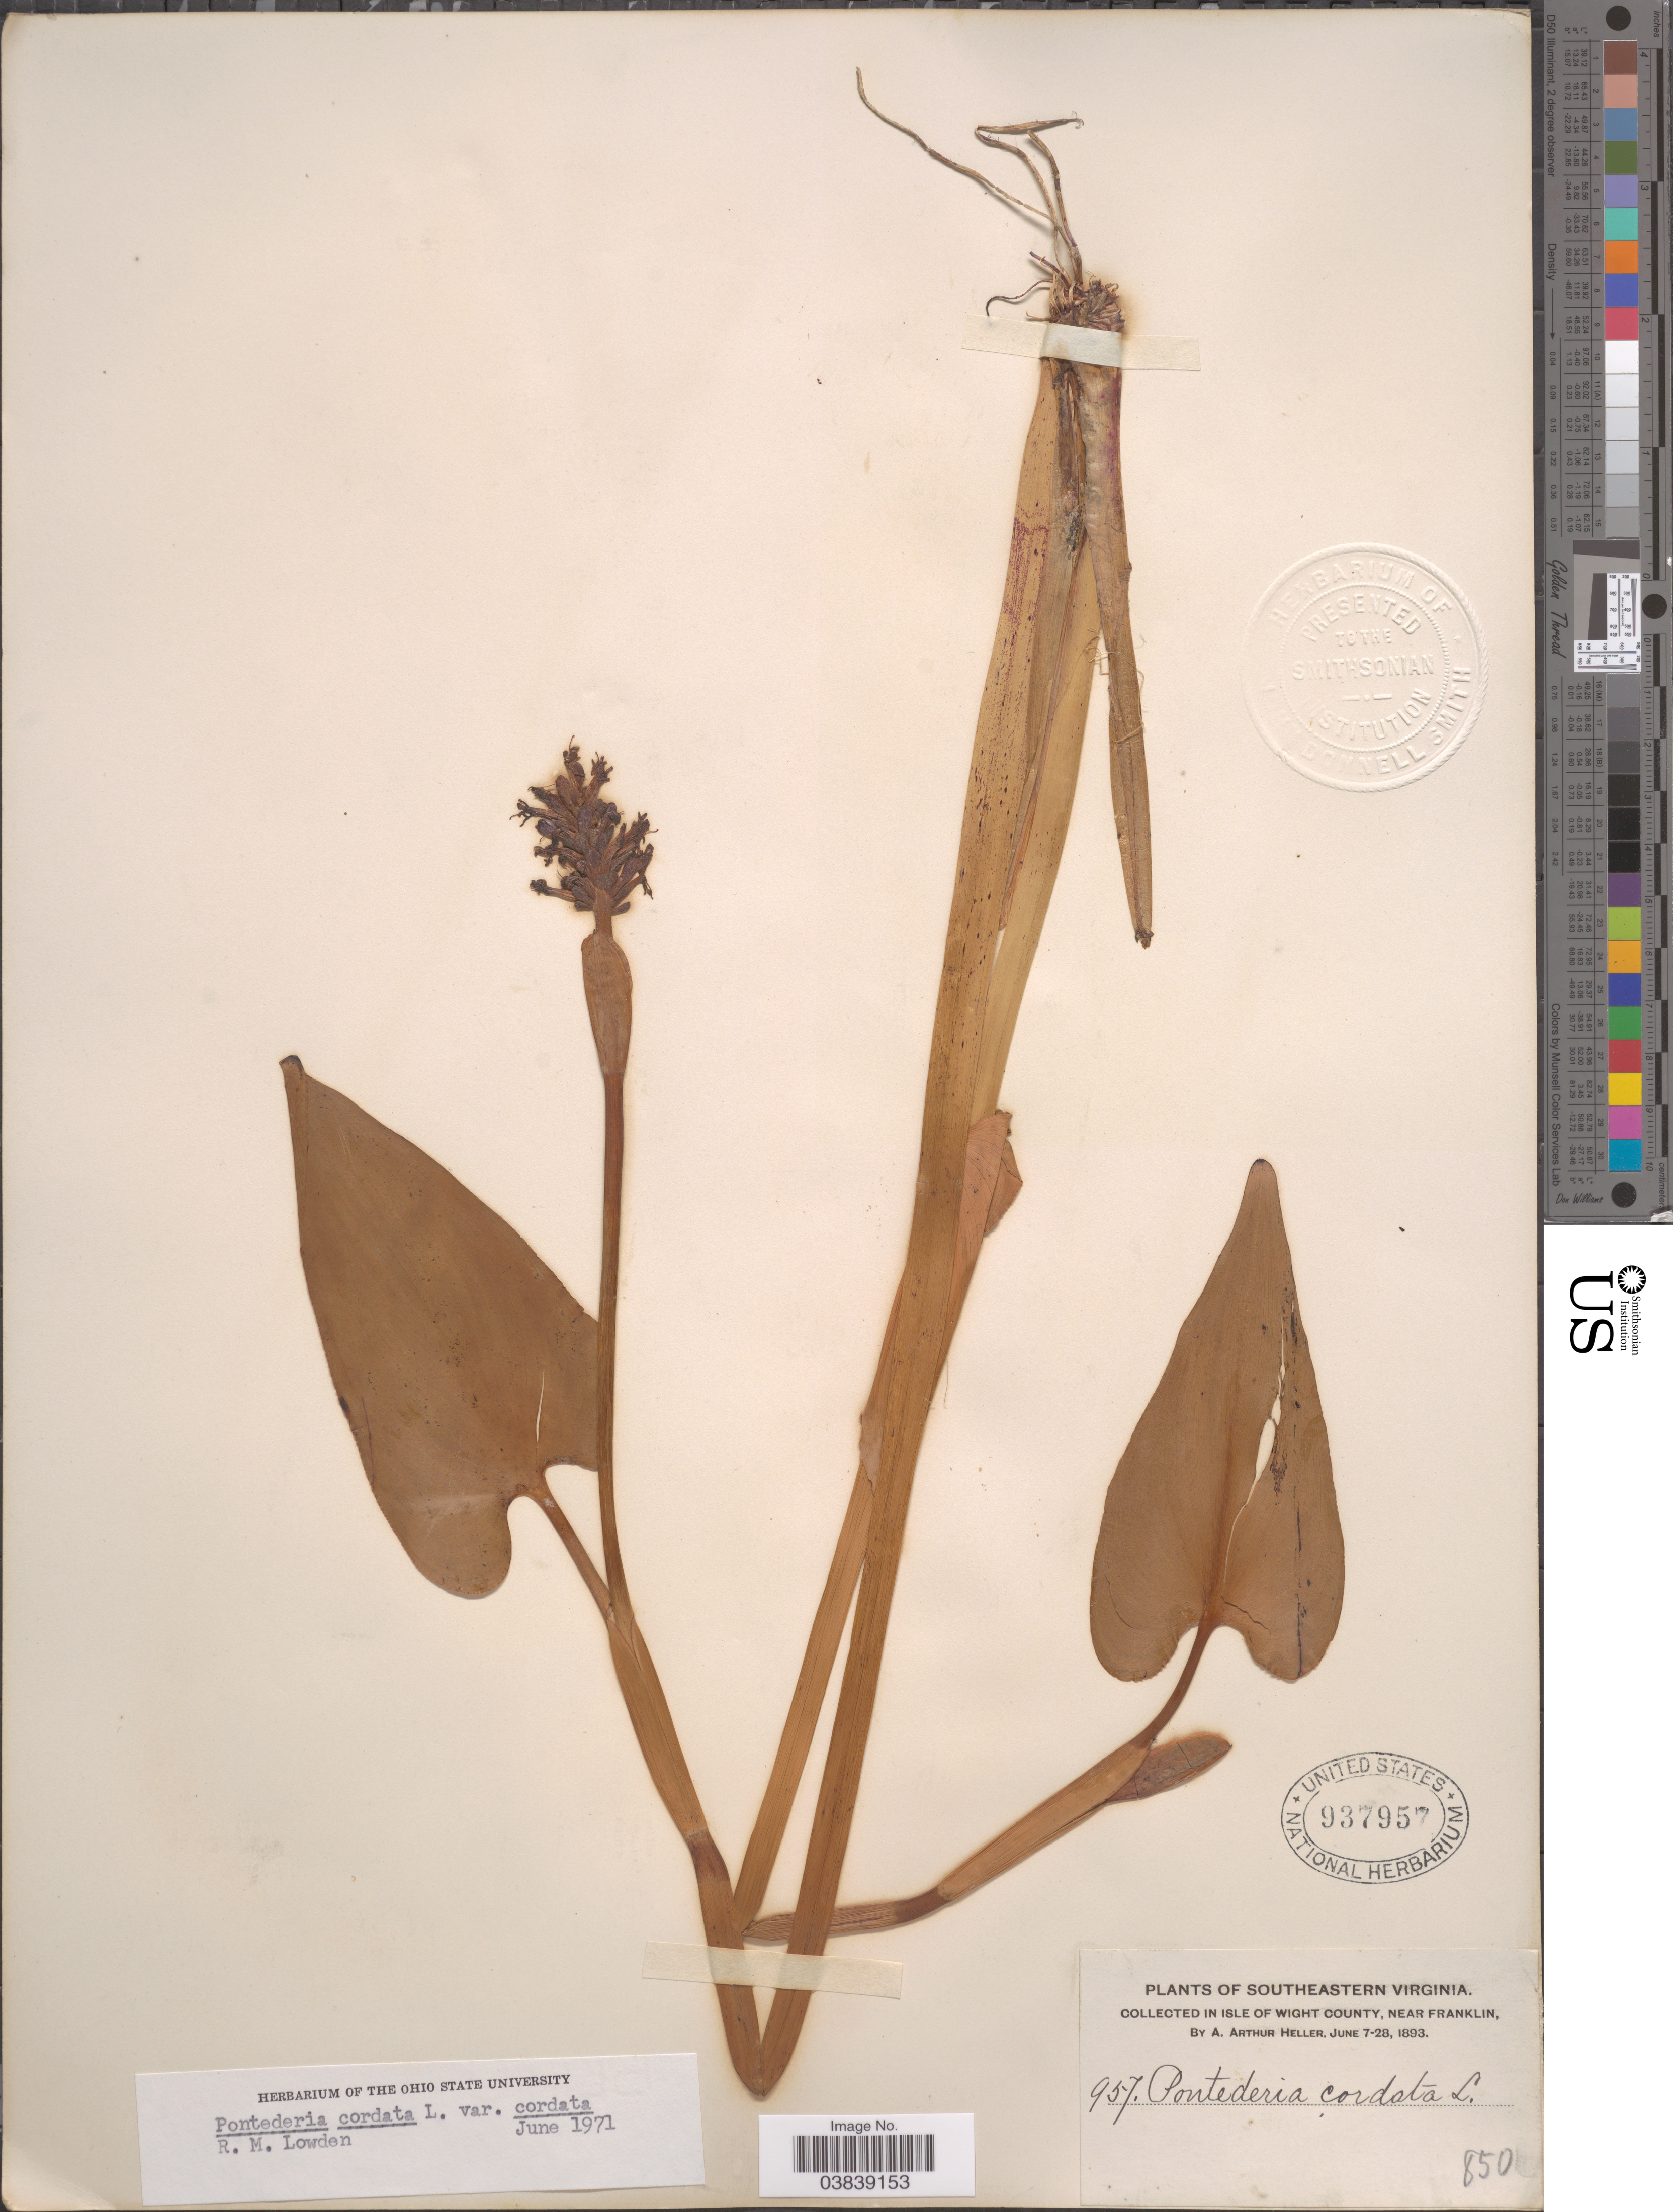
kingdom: Plantae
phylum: Tracheophyta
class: Liliopsida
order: Commelinales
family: Pontederiaceae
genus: Pontederia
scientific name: Pontederia cordata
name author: L.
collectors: A. A. Heller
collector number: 957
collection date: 1893-06-07/1893-06-28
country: United States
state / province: Virginia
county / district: Isle of Wight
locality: Southeastern Virginia. In Isle of Wight County, near Franklin.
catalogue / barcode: US 937957